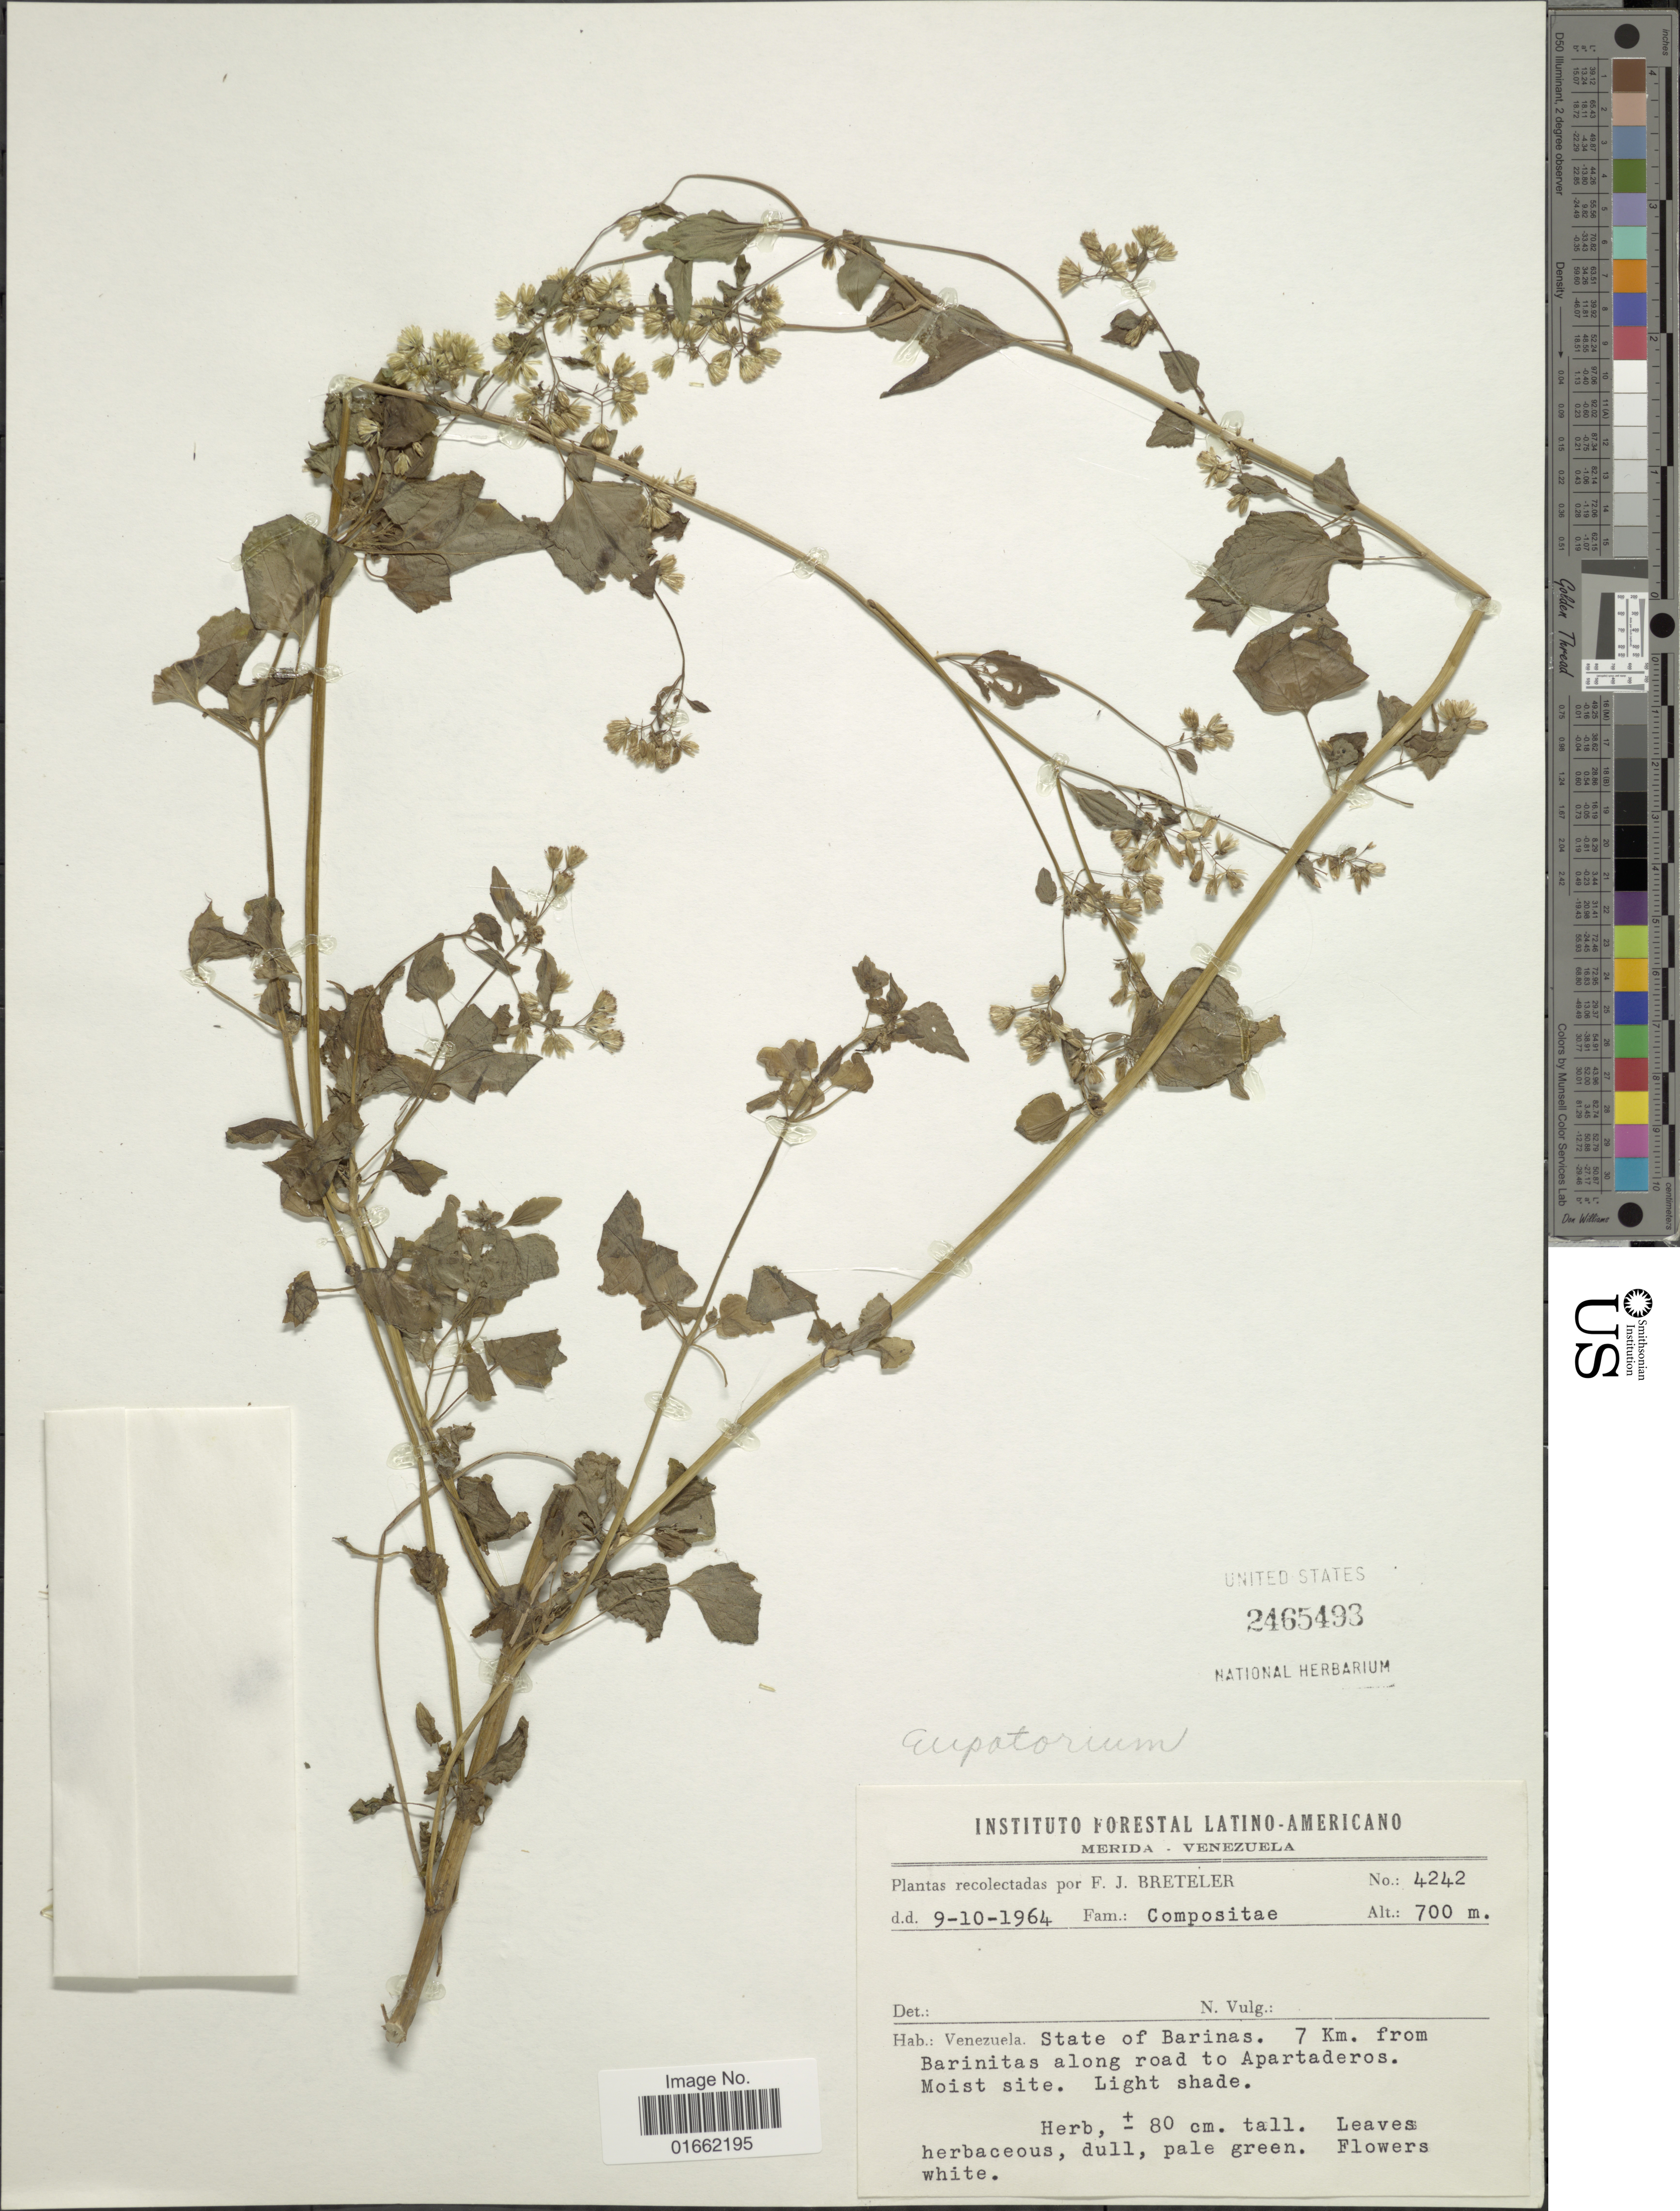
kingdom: Plantae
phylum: Tracheophyta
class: Magnoliopsida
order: Asterales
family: Asteraceae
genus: Fleischmannia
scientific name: Fleischmannia microstemon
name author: (Cass.) R.M. King & H. Rob.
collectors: F. J. Breteler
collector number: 4242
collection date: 1964-10-09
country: Venezuela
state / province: Barinas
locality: Venezuela. State of Barinas. 7 Km. from Barinitas along road to Apartaderos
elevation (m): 700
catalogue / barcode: US 2465493